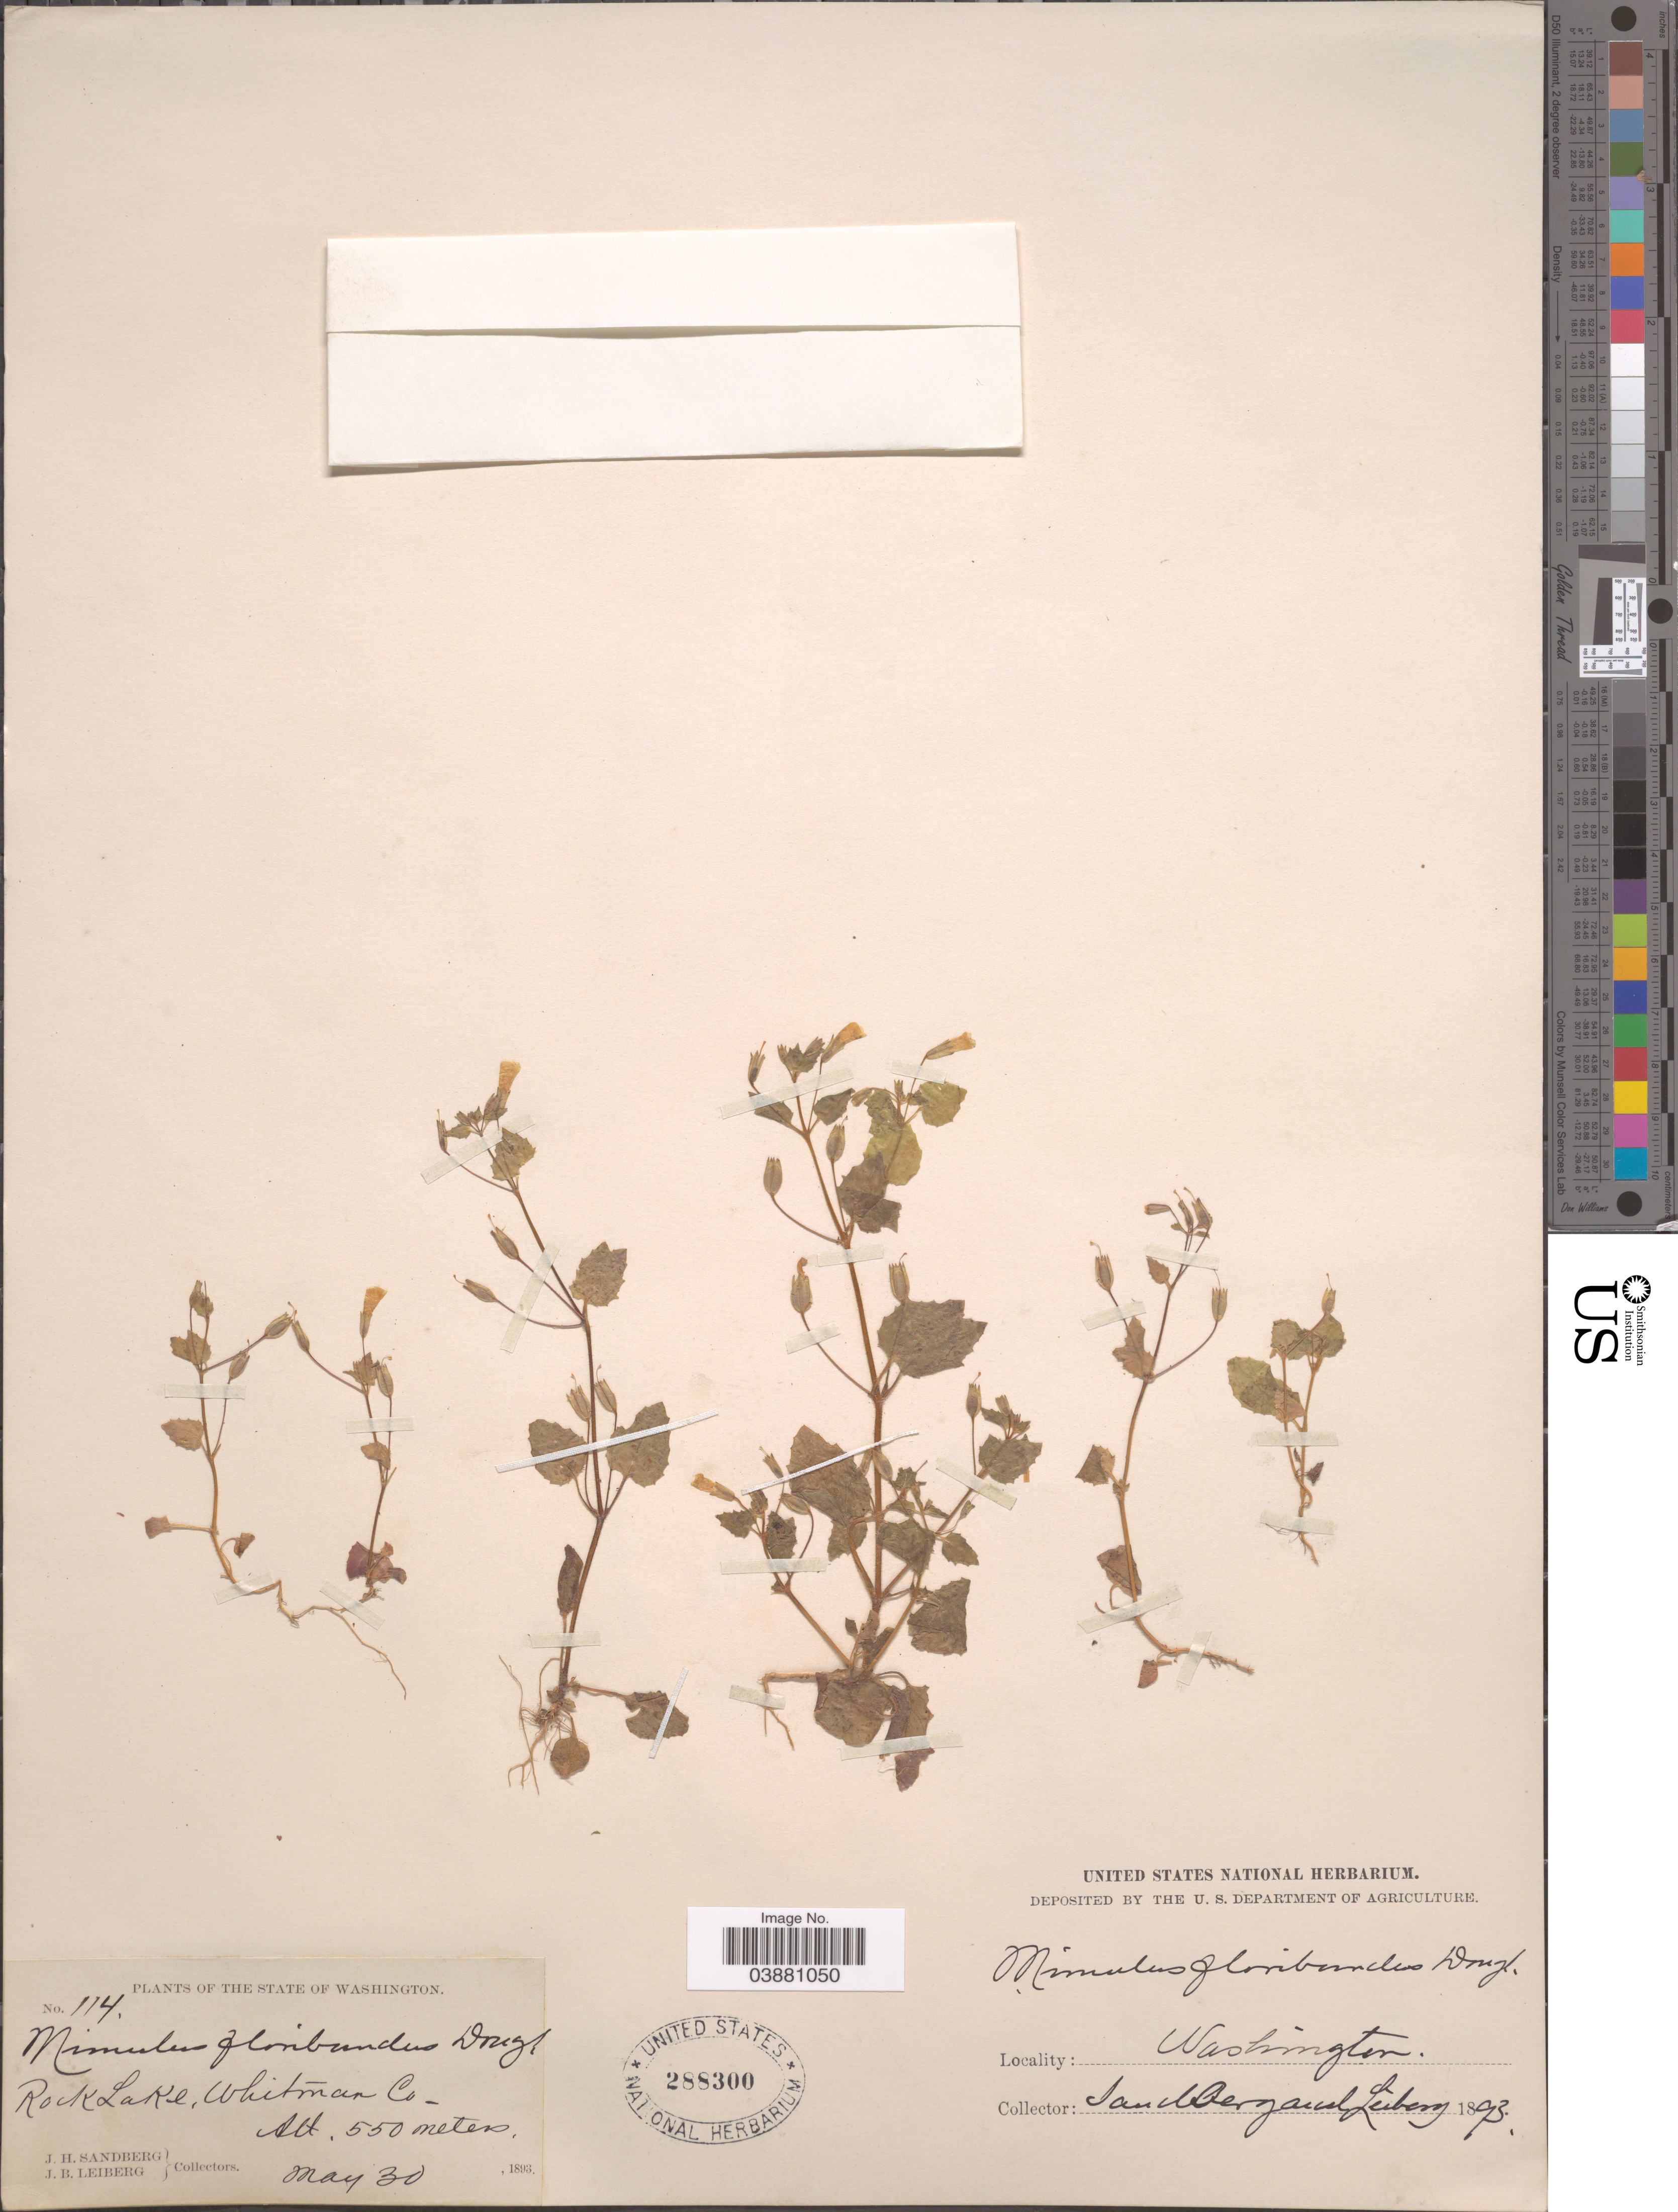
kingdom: Plantae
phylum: Tracheophyta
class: Magnoliopsida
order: Lamiales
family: Phrymaceae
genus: Mimulus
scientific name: Mimulus floribundus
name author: Douglas ex Lindl.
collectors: J. H. Sandberg & J. B. Leiberg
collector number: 114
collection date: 1893-05-30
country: United States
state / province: Washington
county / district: Whitman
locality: Rock Lake, Whitman Co.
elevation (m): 550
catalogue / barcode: US 288300